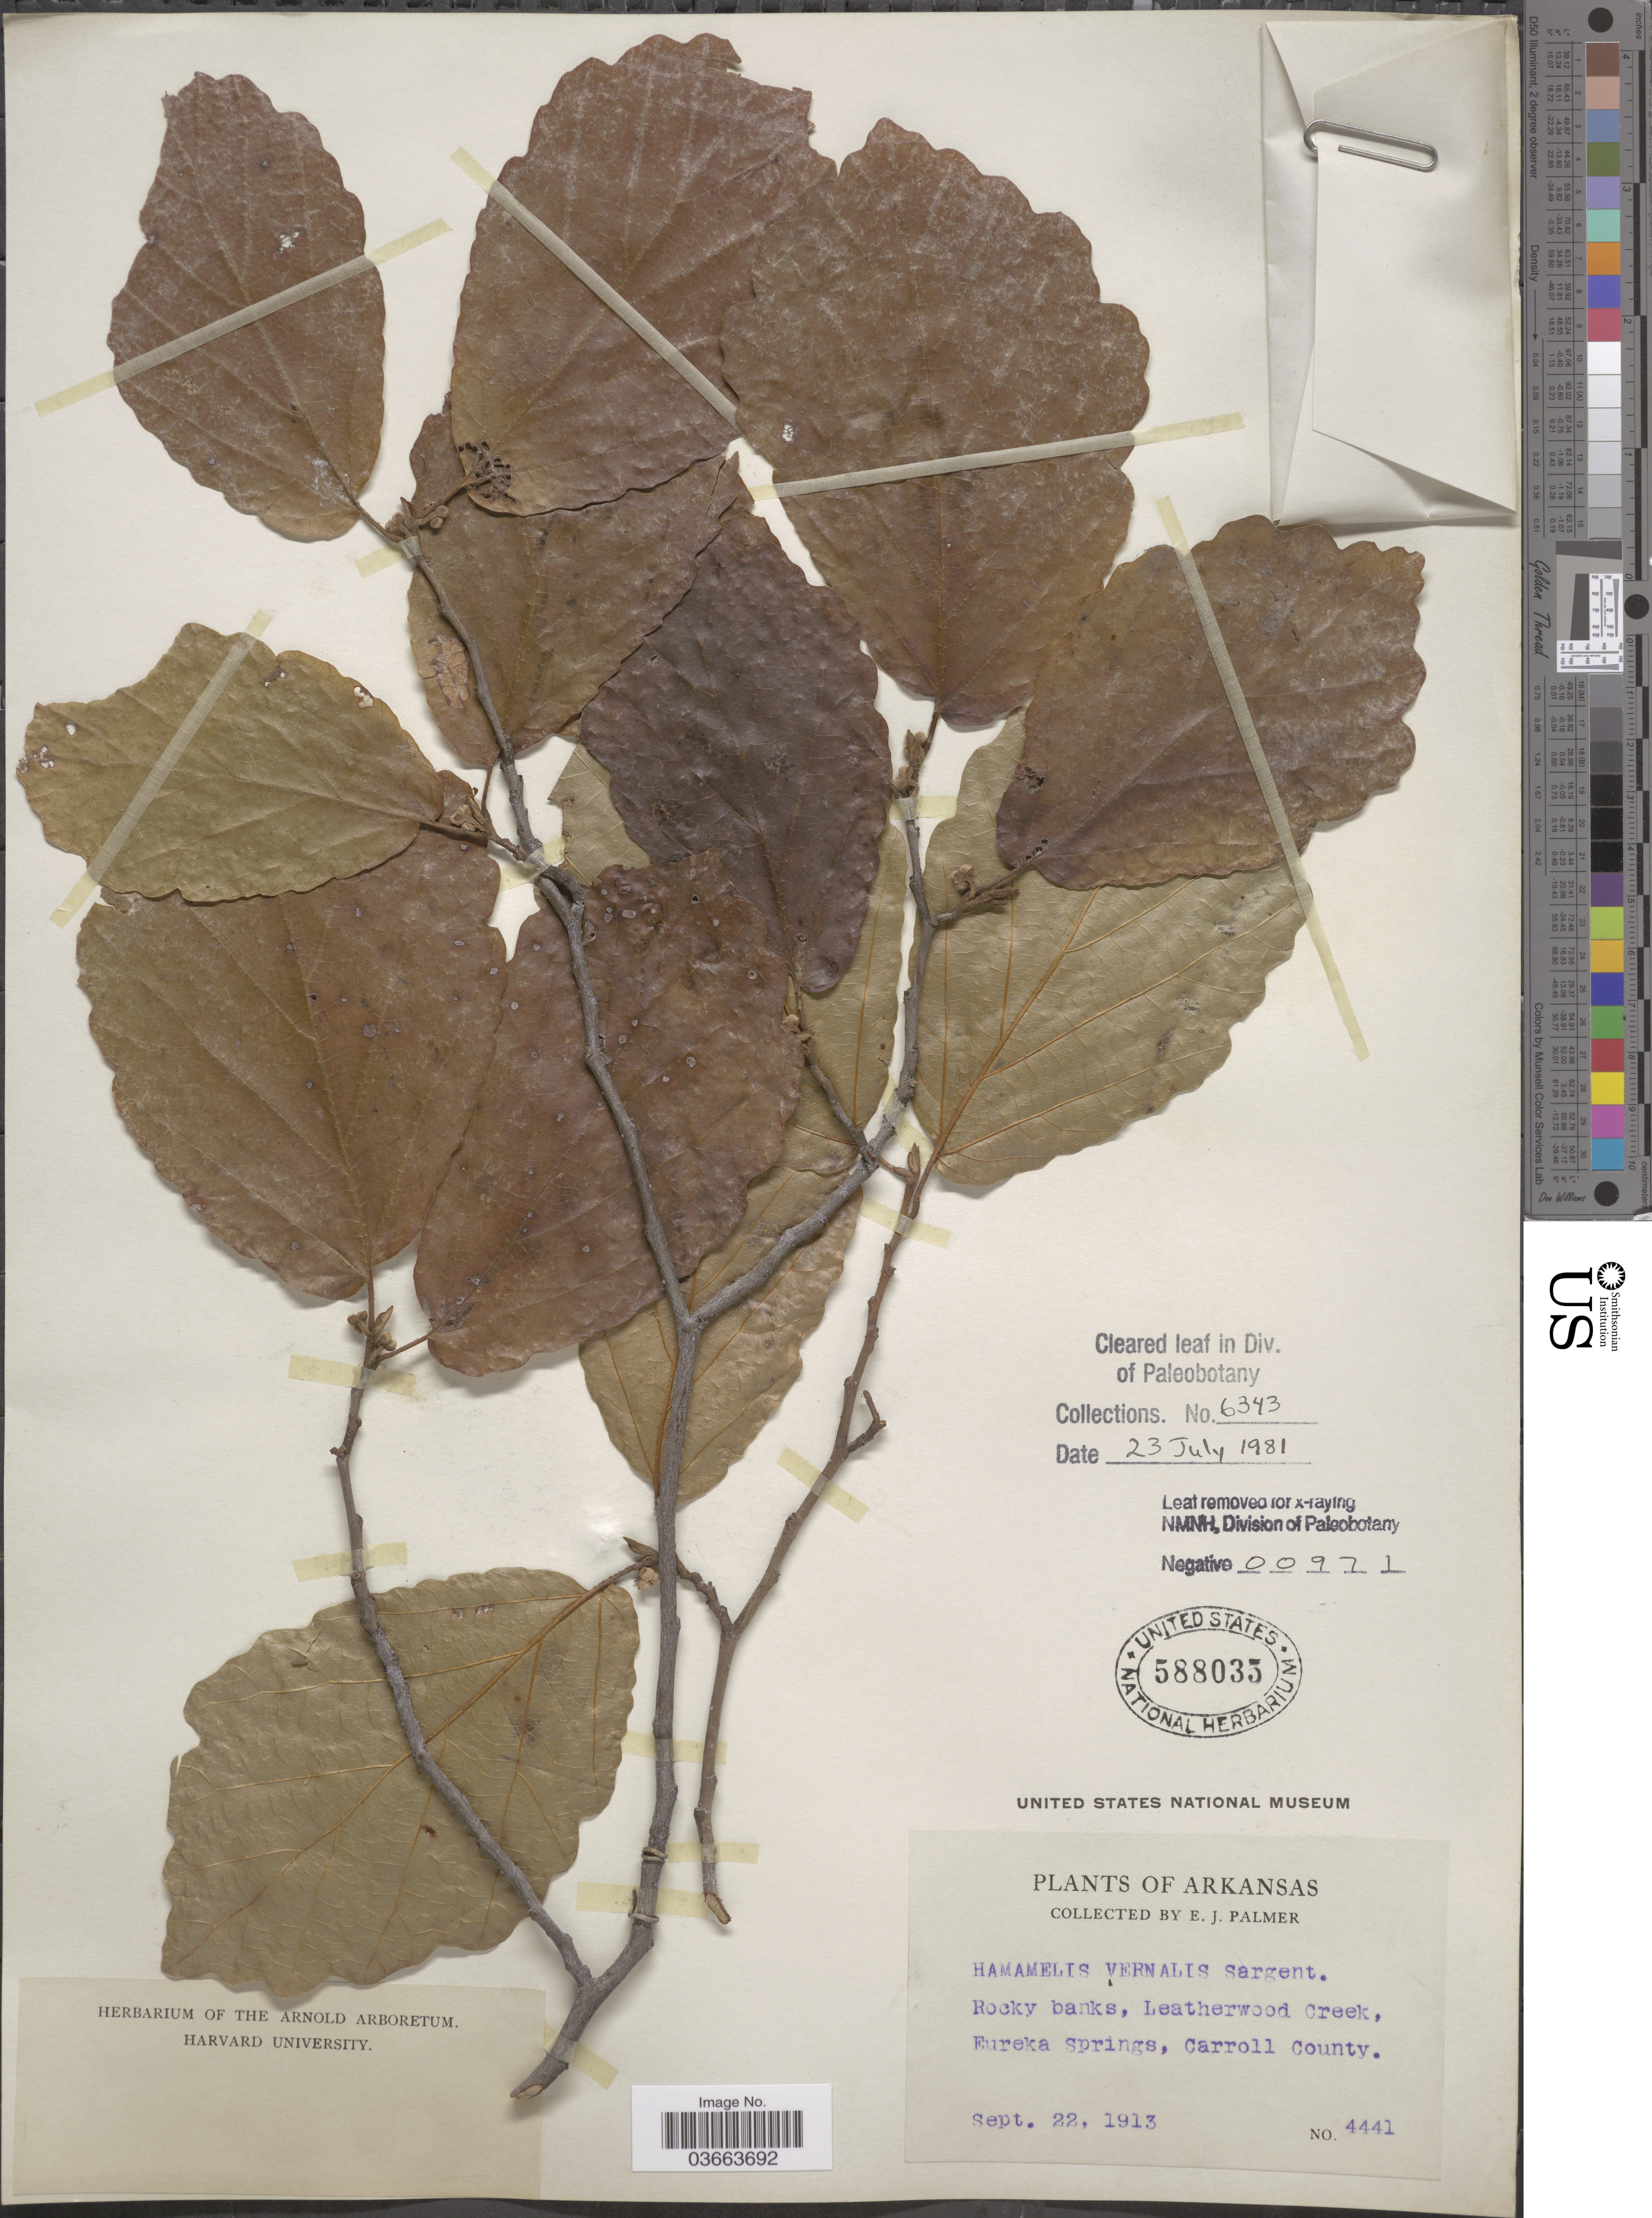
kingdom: Plantae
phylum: Tracheophyta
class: Magnoliopsida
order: Saxifragales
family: Hamamelidaceae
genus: Hamamelis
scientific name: Hamamelis vernalis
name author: Sarg.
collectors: E. J. Palmer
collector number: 4441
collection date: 1913-09-22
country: United States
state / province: Arkansas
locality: Leatherwood Creek, Eureka Springs, Carroll County.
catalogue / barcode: US 588035